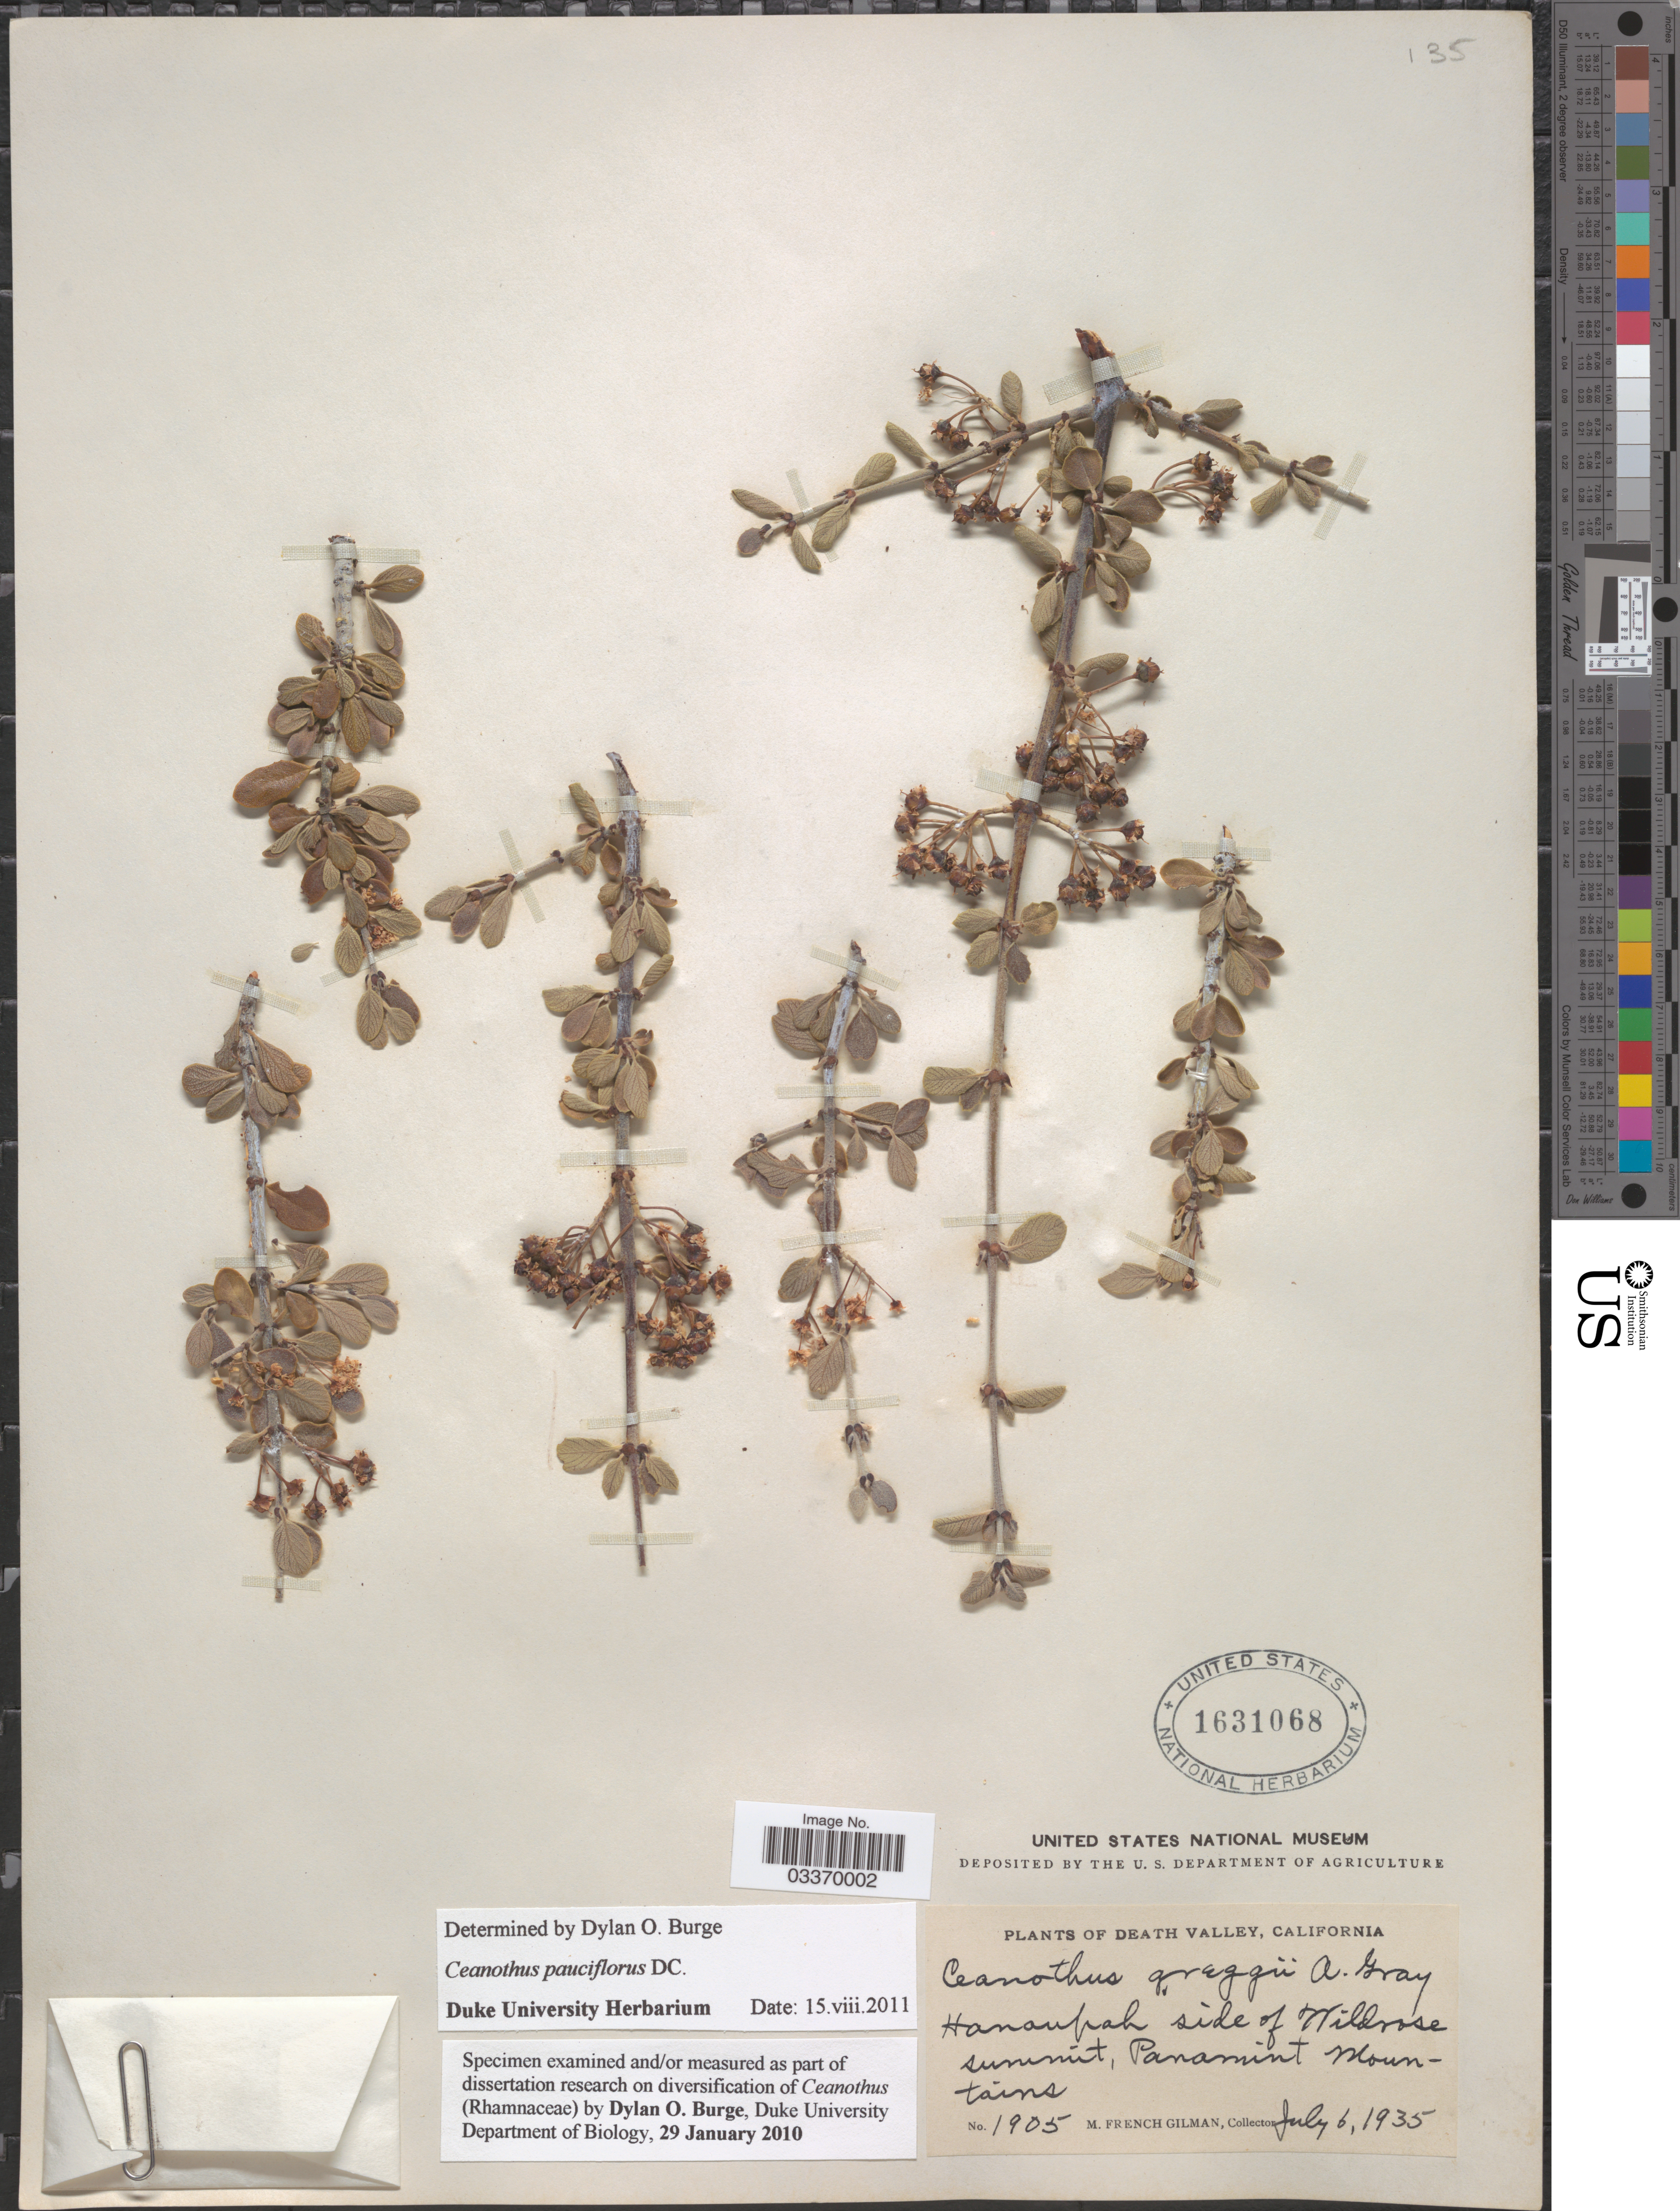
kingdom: Plantae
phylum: Tracheophyta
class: Magnoliopsida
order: Rosales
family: Rhamnaceae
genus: Ceanothus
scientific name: Ceanothus pauciflorus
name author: DC.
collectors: M. F. Gilman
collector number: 1905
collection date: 1935-07-06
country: United States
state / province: California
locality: Death Valley. Hanaupah side of Wildrose summit, Panamint Mountains.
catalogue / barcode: US 1631068